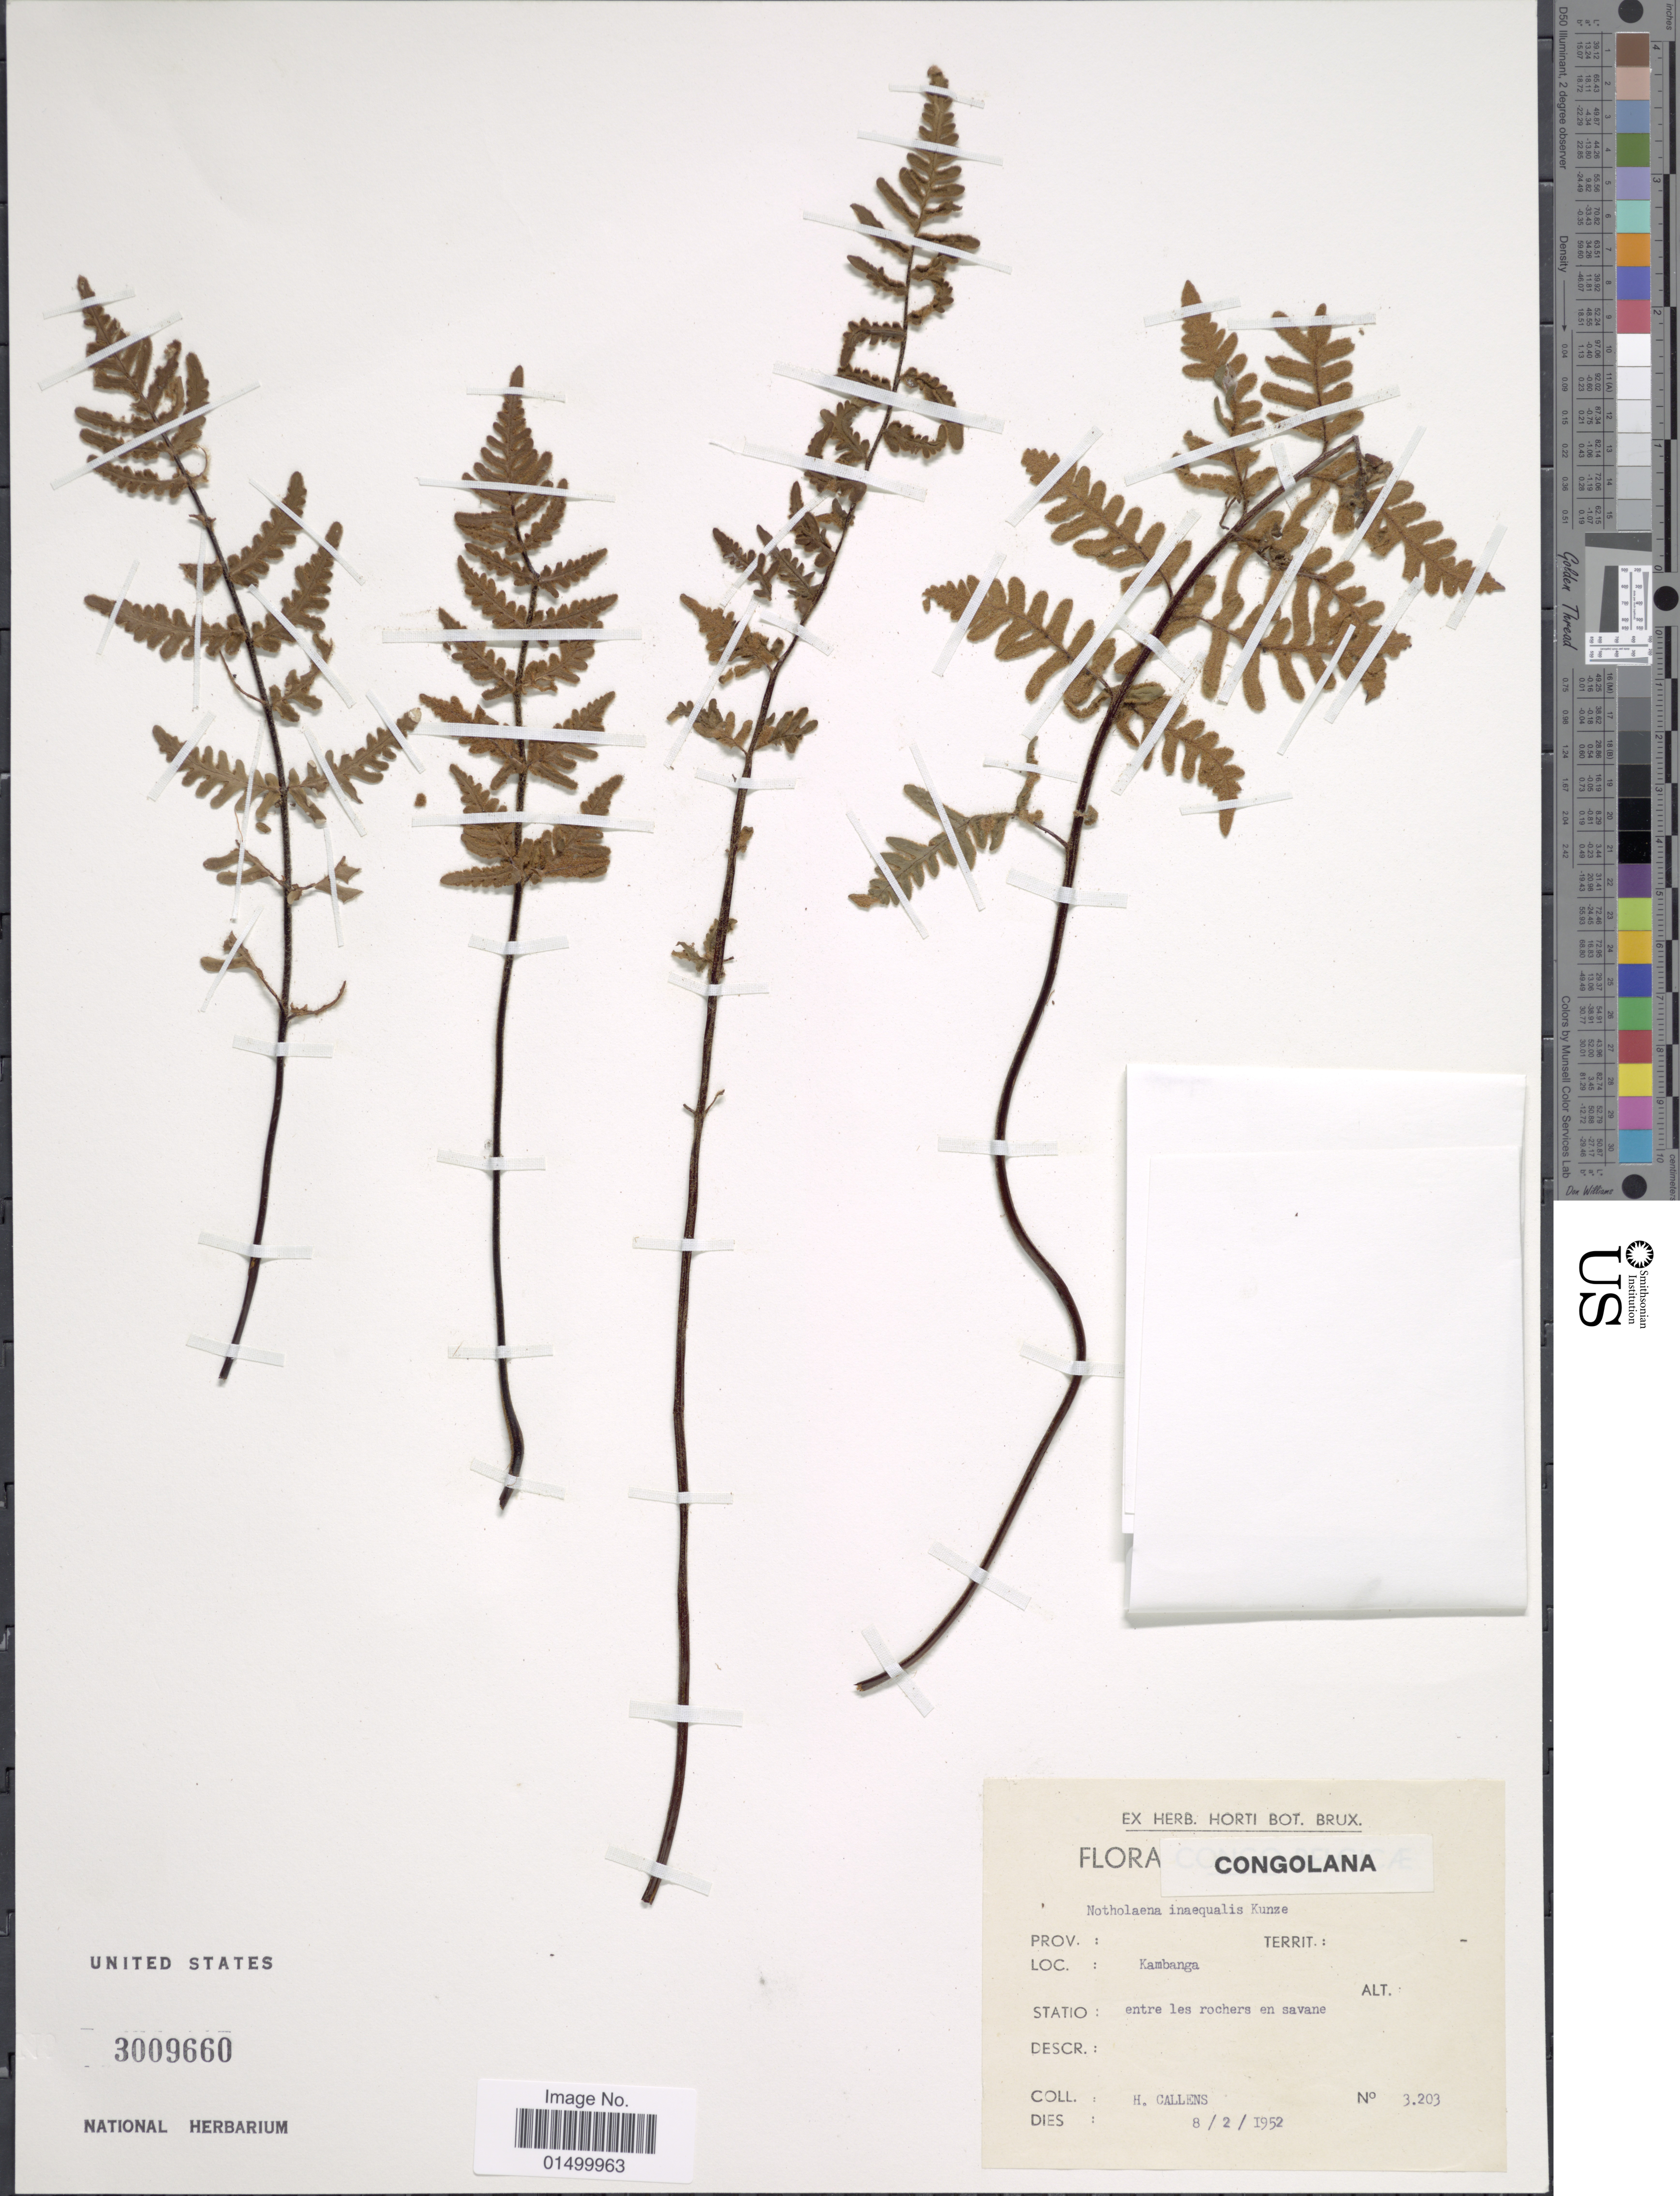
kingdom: Plantae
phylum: Tracheophyta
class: Polypodiopsida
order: Polypodiales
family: Pteridaceae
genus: Cheilanthes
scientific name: Cheilanthes inaequalis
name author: (Kunze) Mett.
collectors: H. Callens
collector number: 3203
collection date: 1952-02-08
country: Congo, Democratic Republic of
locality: Kambanga, Congolana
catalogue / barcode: US 3009660